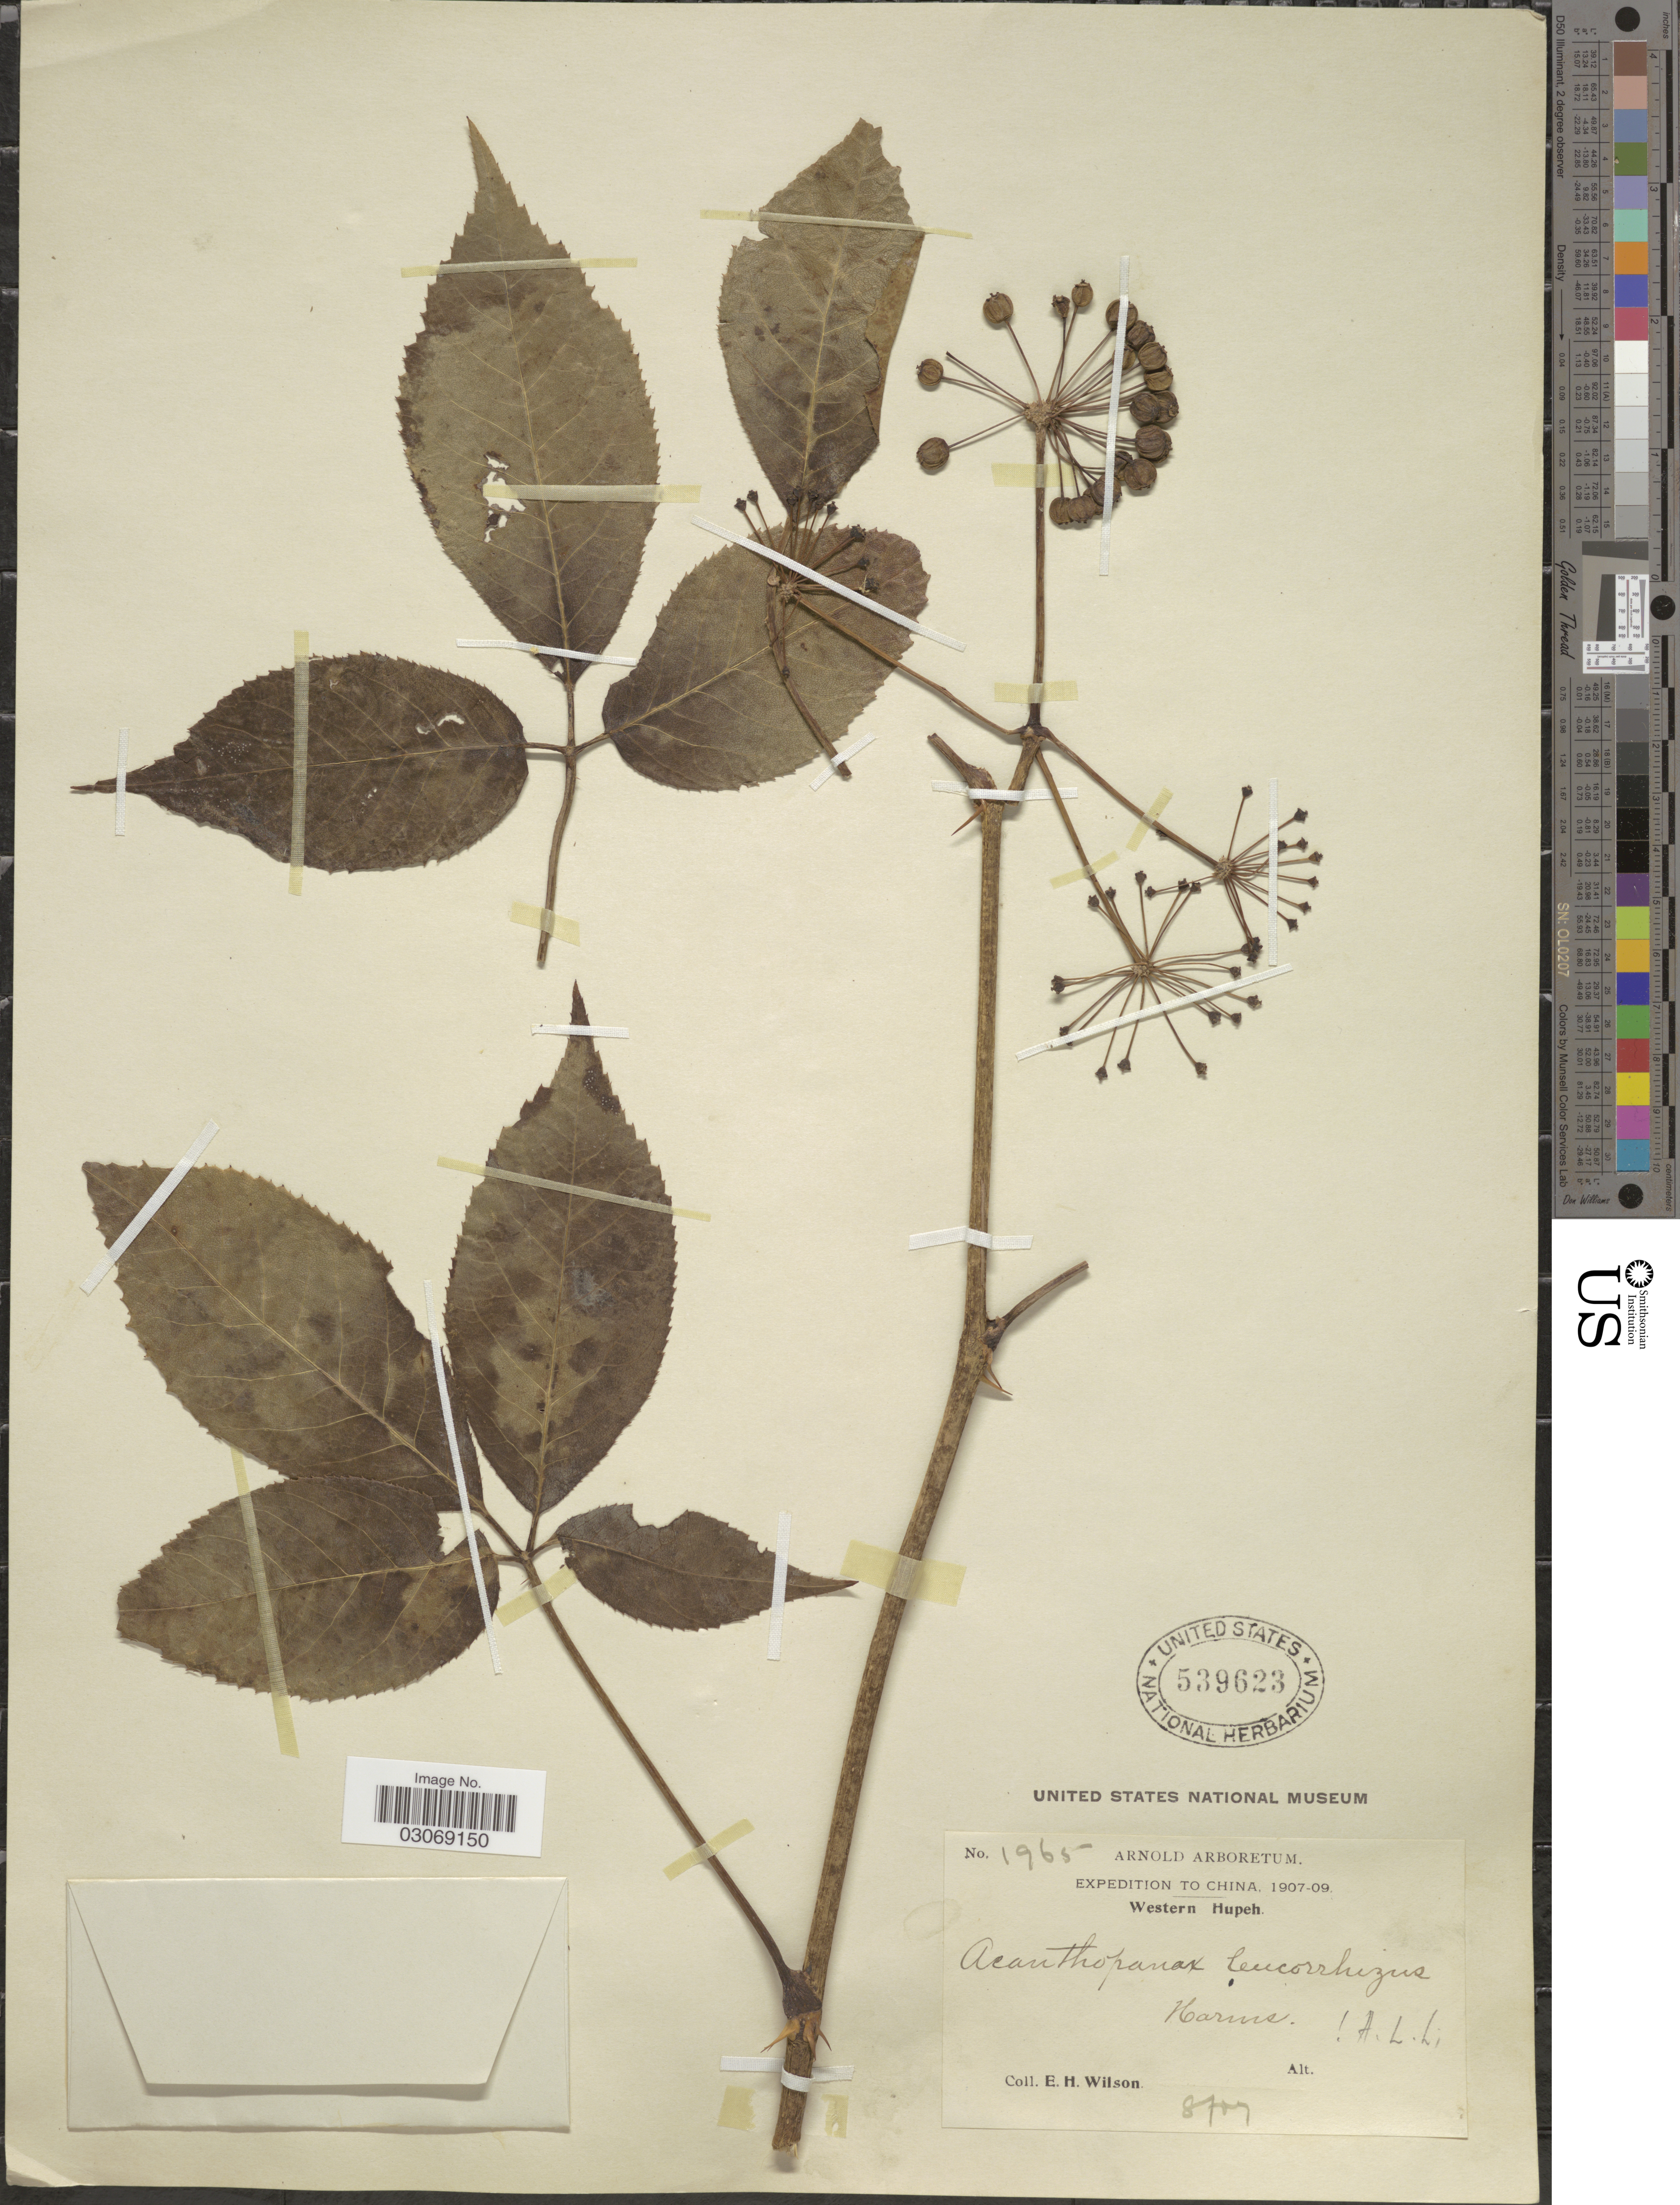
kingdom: Plantae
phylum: Tracheophyta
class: Magnoliopsida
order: Apiales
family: Araliaceae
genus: Acanthopanax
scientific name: Acanthopanax leucorrhizus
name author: (Oliv.) Harms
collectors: E. Wilson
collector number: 1965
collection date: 1907-08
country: China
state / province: Hubei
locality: Western Hupeh.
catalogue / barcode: US 539623